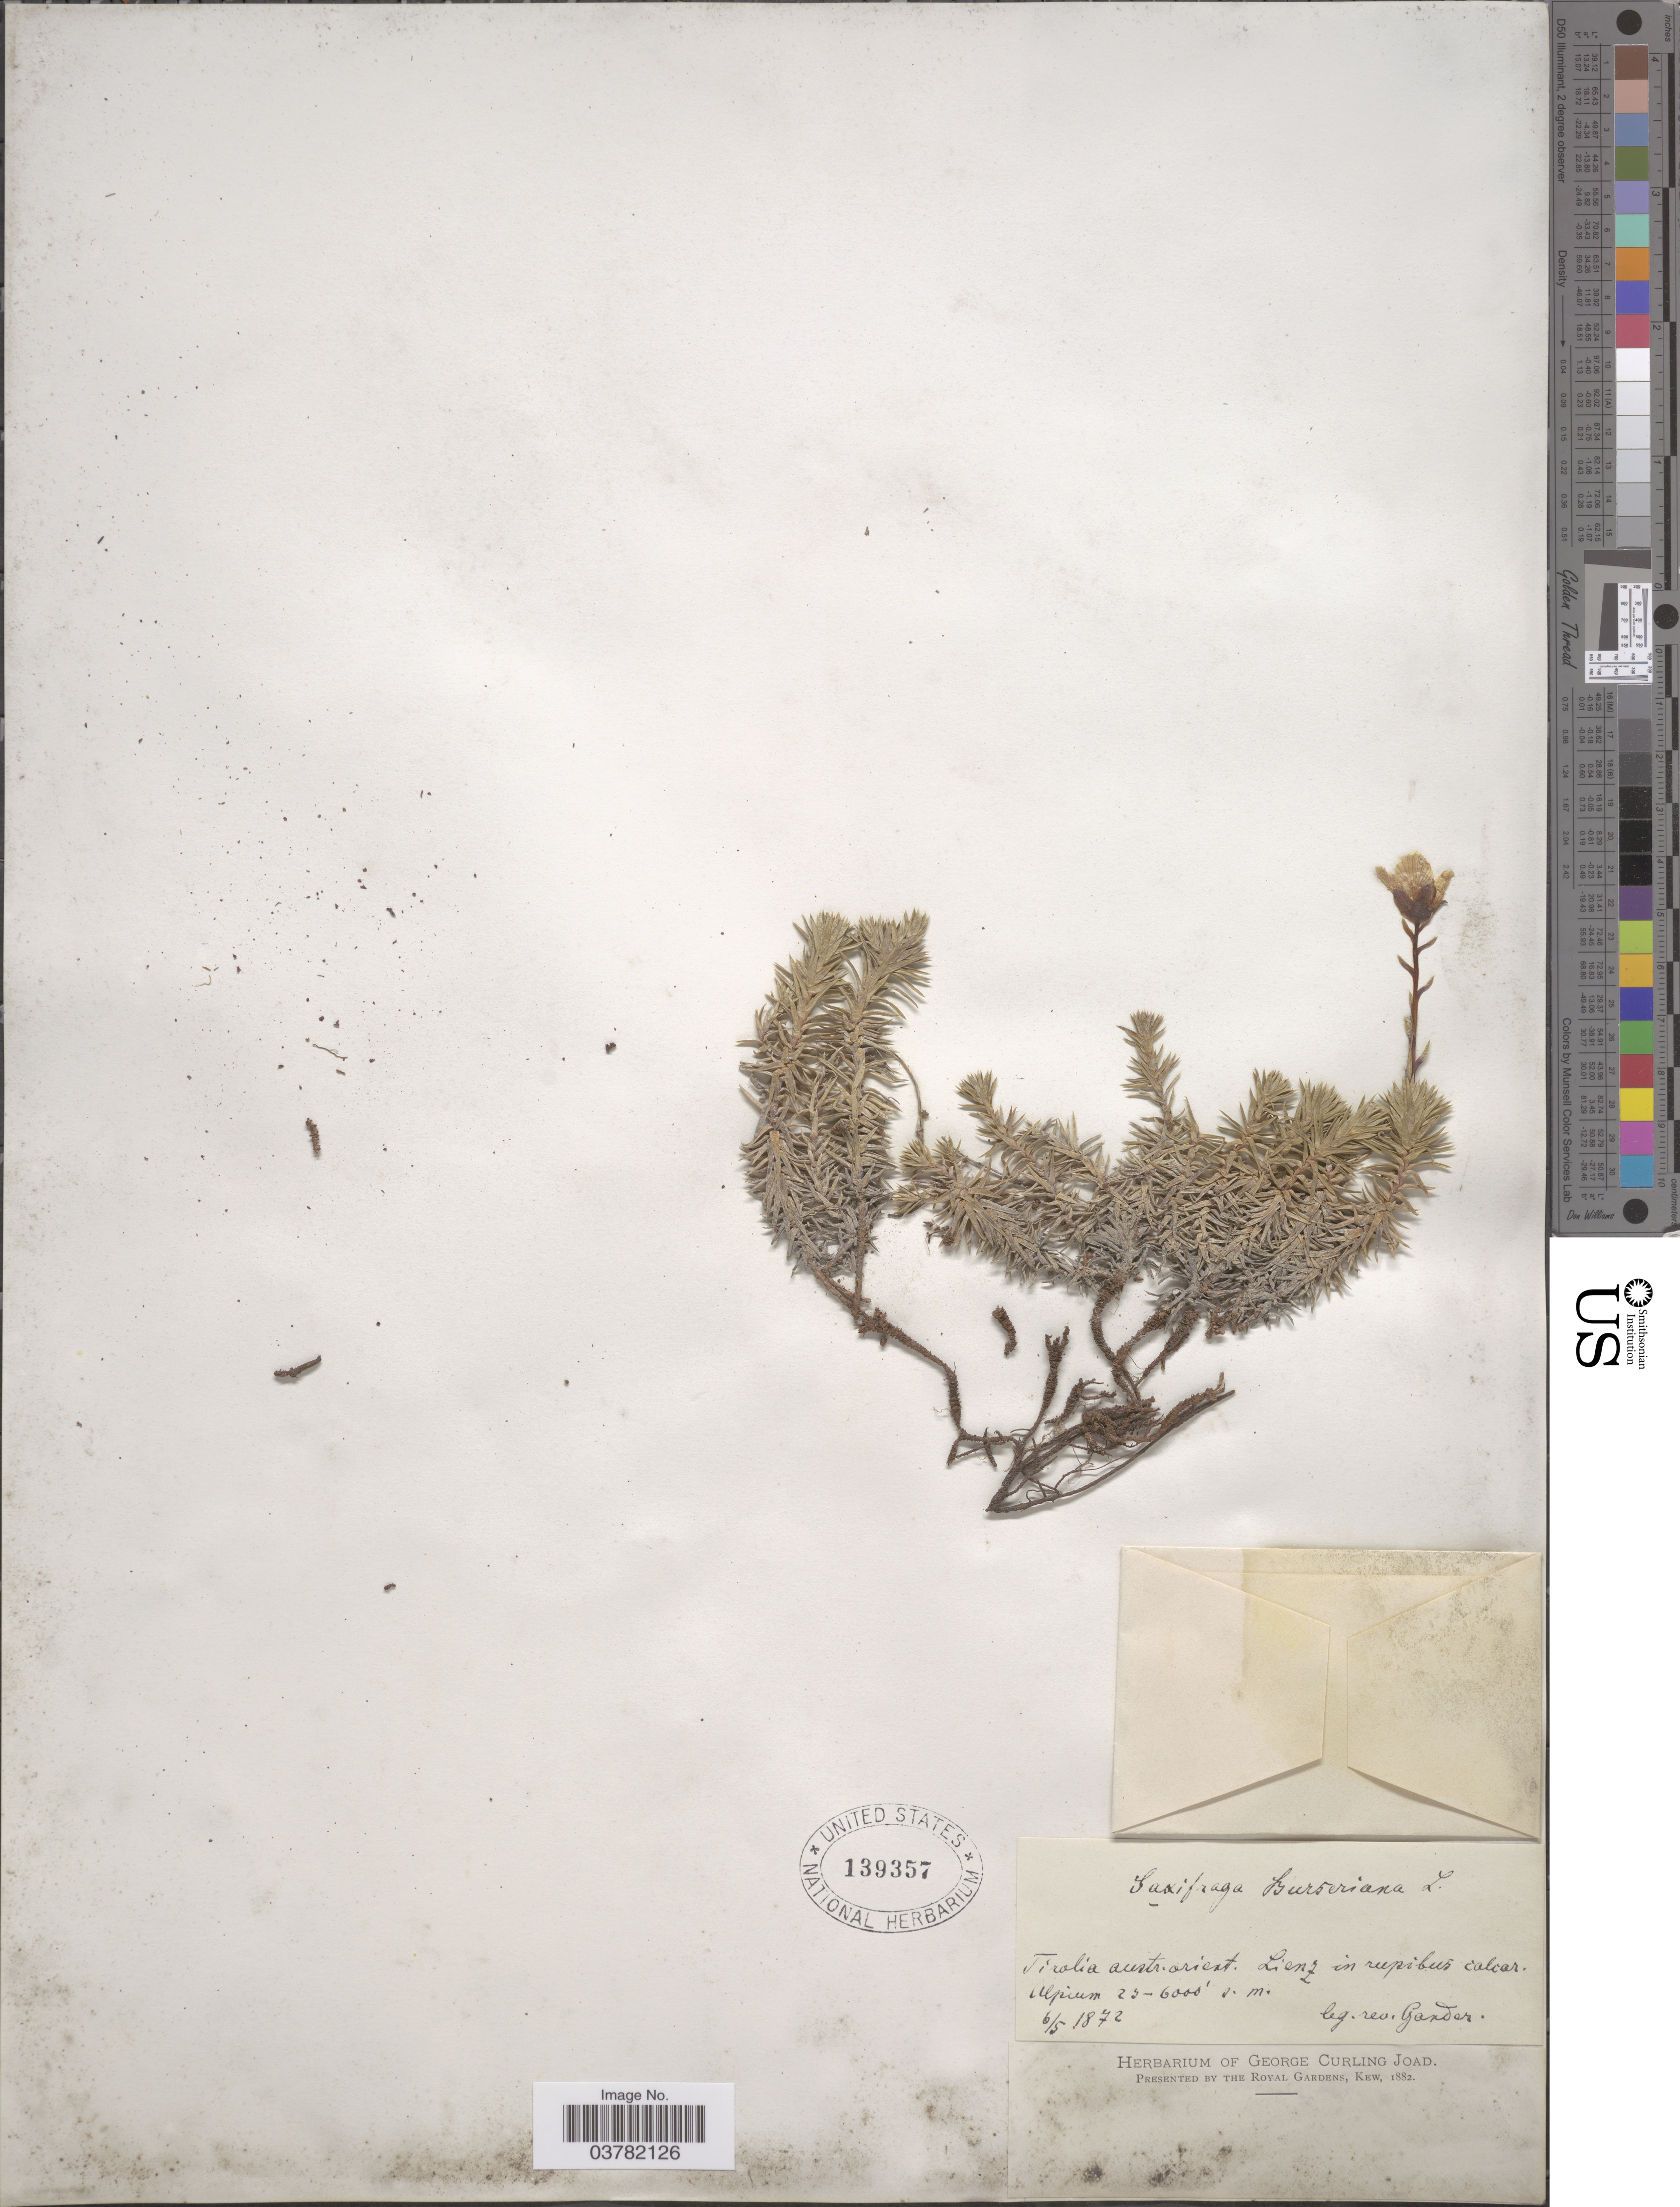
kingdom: Plantae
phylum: Tracheophyta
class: Magnoliopsida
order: Saxifragales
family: Saxifragaceae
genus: Saxifraga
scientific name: Saxifraga burseriana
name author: L.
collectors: Rev. Garder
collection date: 1872-05-06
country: Austria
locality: Tirolia austr. orient. Lienz in rupibus calcar. Alpium.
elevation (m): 701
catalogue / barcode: US 139357